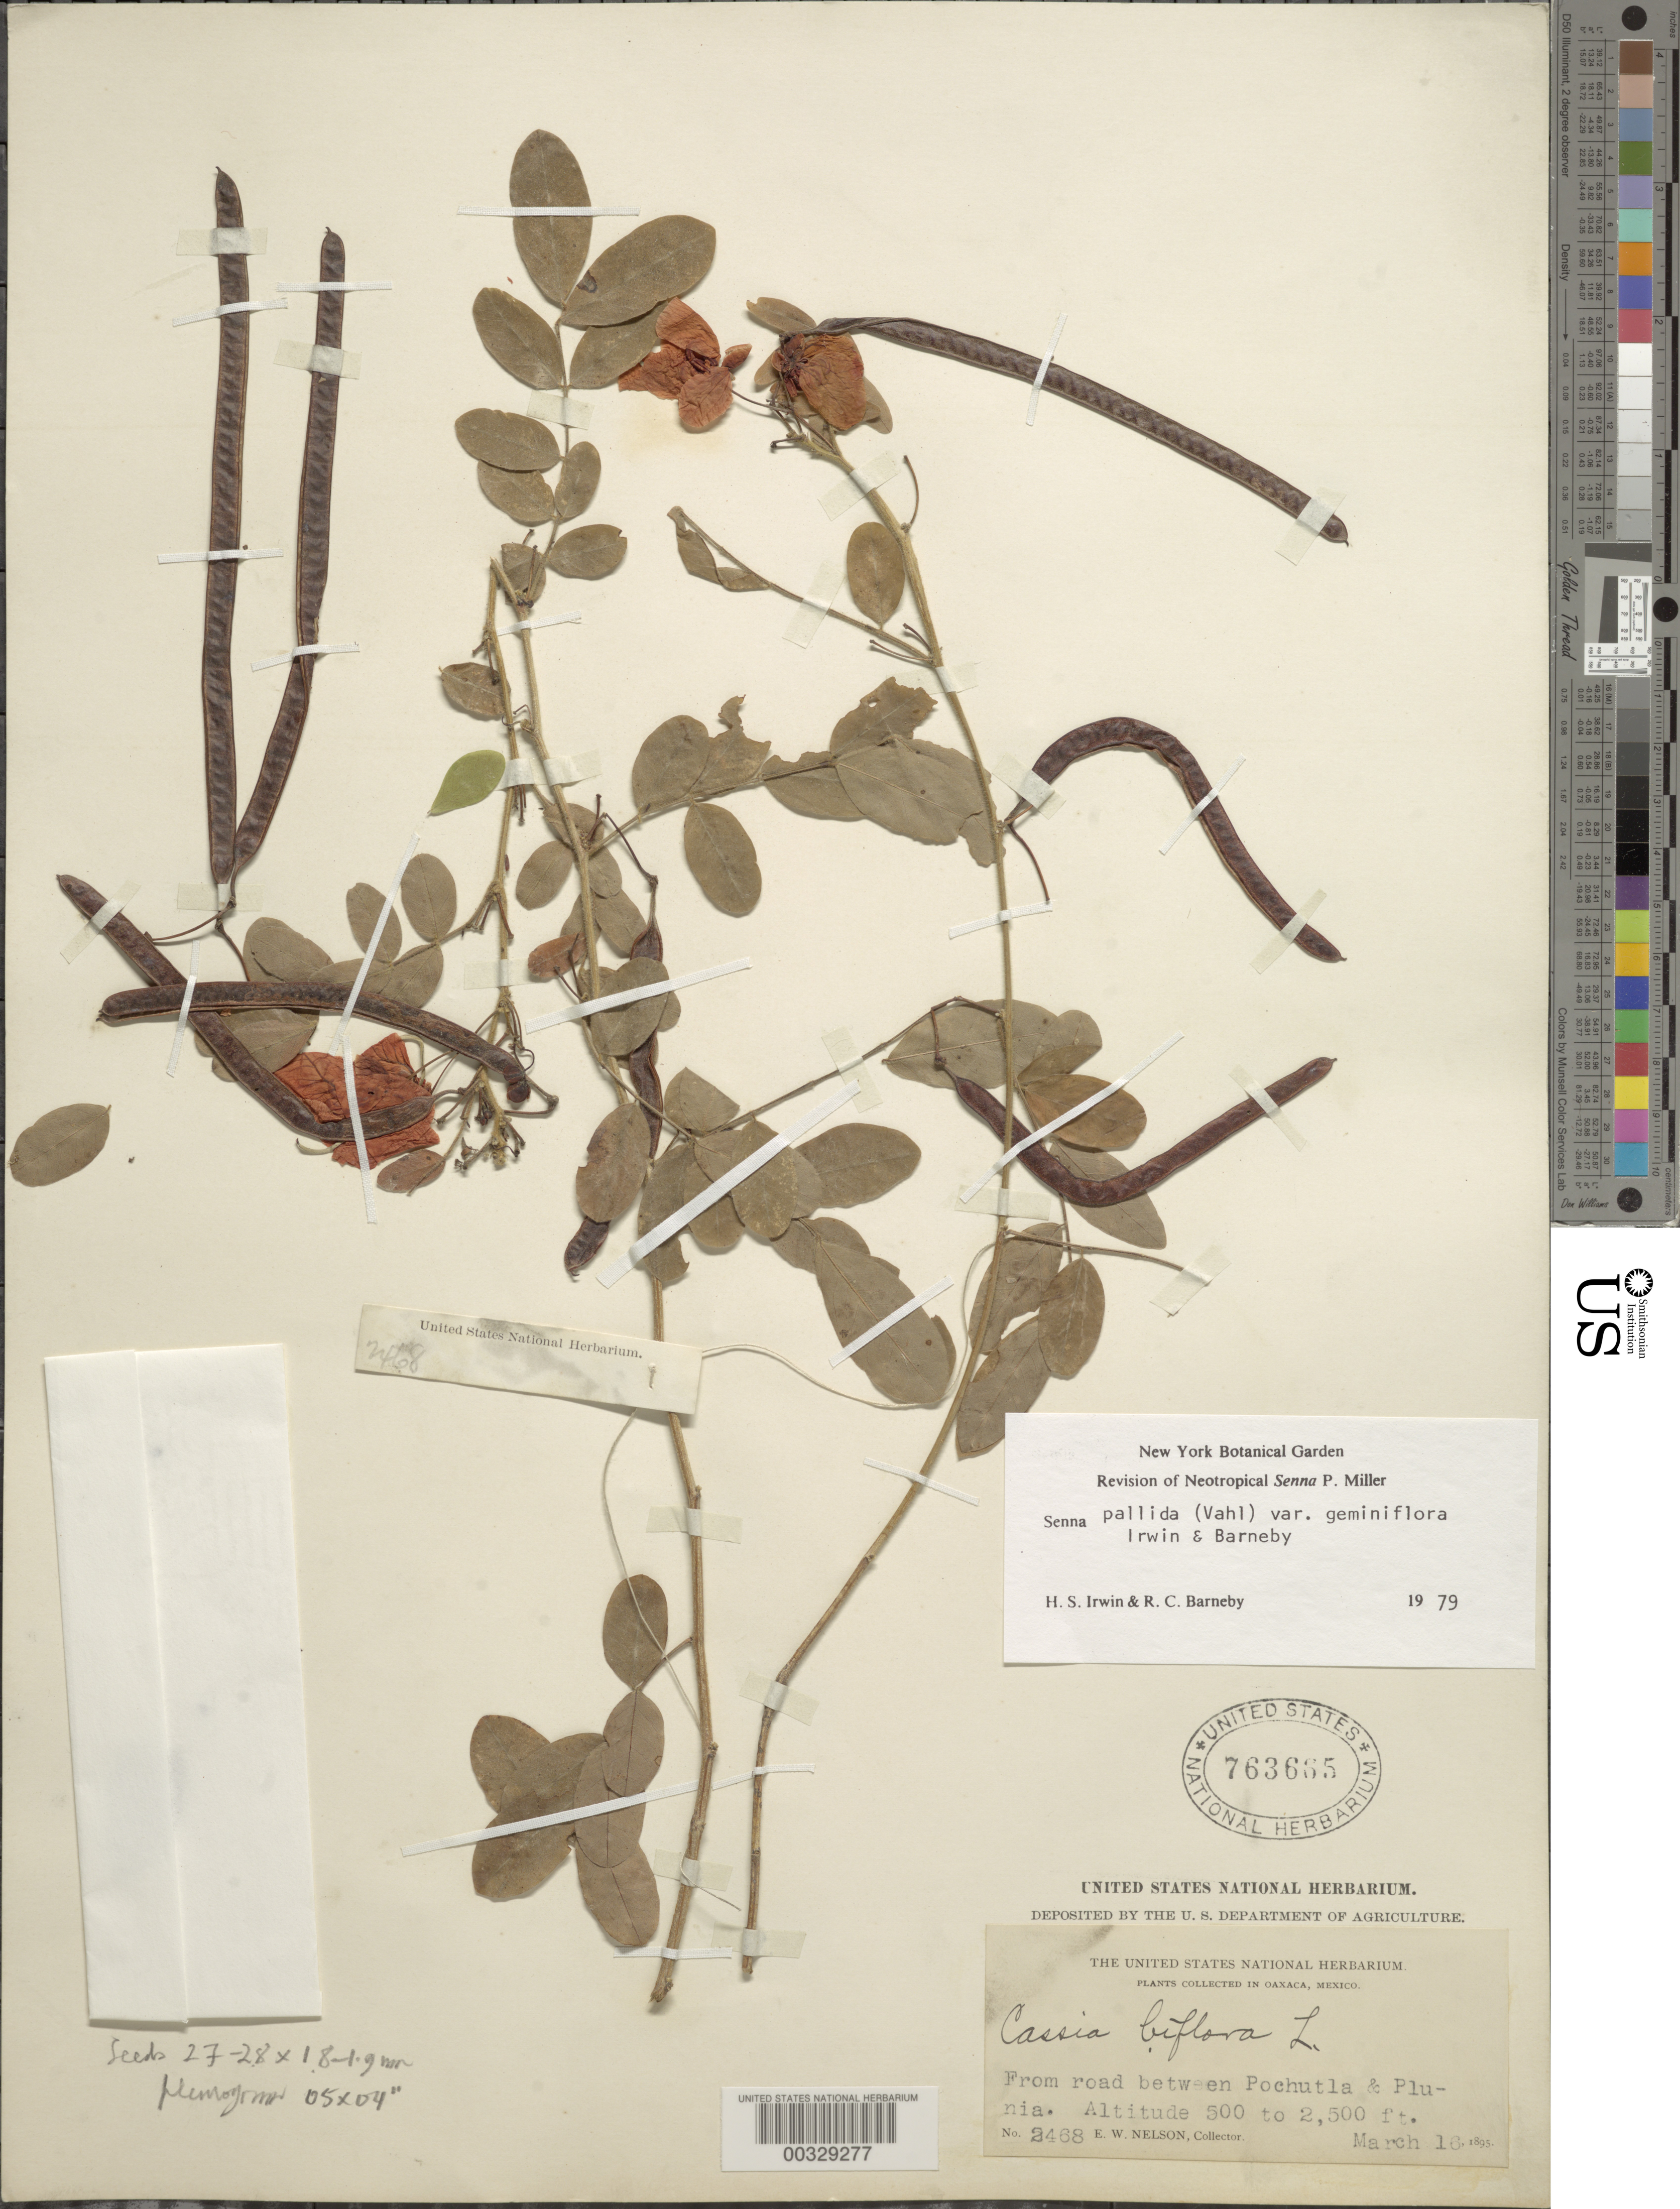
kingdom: Plantae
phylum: Tracheophyta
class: Magnoliopsida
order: Fabales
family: Fabaceae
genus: Senna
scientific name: Senna pallida var. geminiflora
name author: H.S. Irwin & Barneby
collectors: E. W. Nelson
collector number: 2468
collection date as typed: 16 Mar 1895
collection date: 1895-03-16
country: Mexico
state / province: Oaxaca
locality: From road between Pochutla and plunia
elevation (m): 152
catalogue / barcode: US 763665